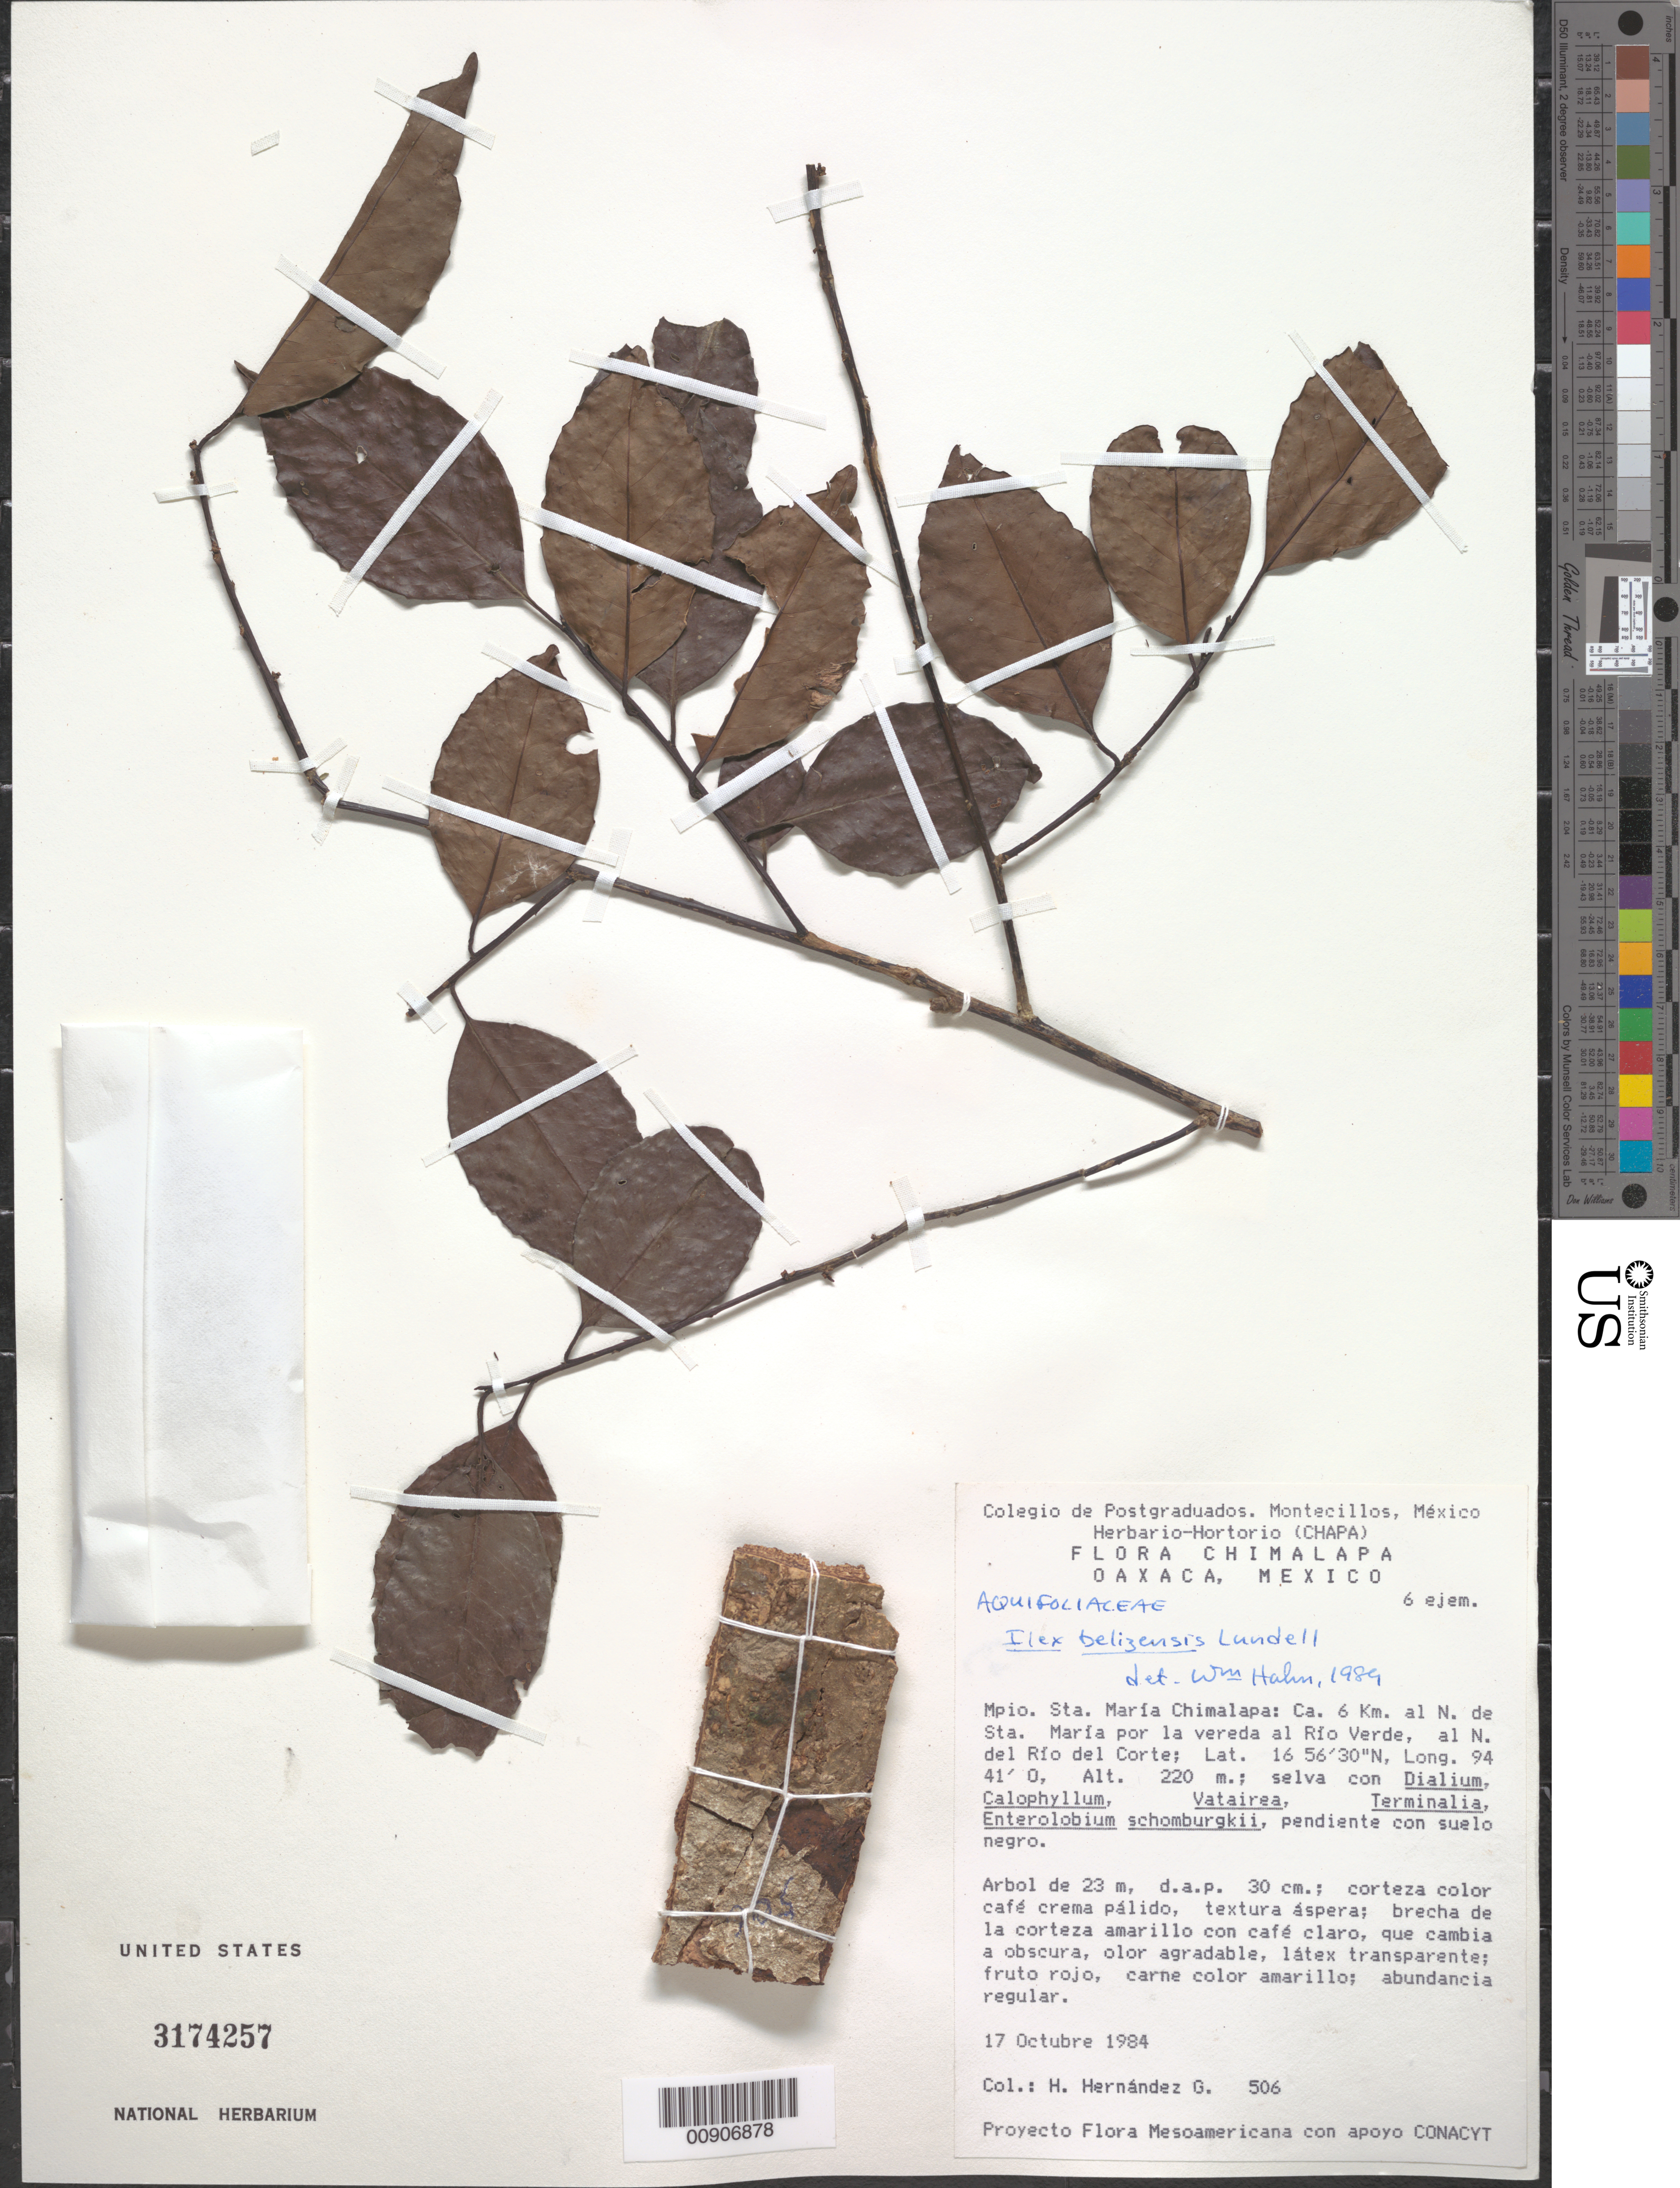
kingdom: Plantae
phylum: Tracheophyta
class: Magnoliopsida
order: Aquifoliales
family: Aquifoliaceae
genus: Ilex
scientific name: Ilex belizensis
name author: Lundell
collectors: H. Hernandez G.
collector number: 506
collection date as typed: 17 Oct 1984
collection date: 1984-10-17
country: Mexico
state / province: Oaxaca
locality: Oaxaca: Mpio. Sta. María Chimalapa: 6 km. al N de Sta. María por la vereda al Río Verde, al N. del Río del Corte.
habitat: Selva con Dialium, Calophyllum, Vatairea, Terminalia, Enterolobium schomburgkii, pendiente con suelo negro.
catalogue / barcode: US 3174257